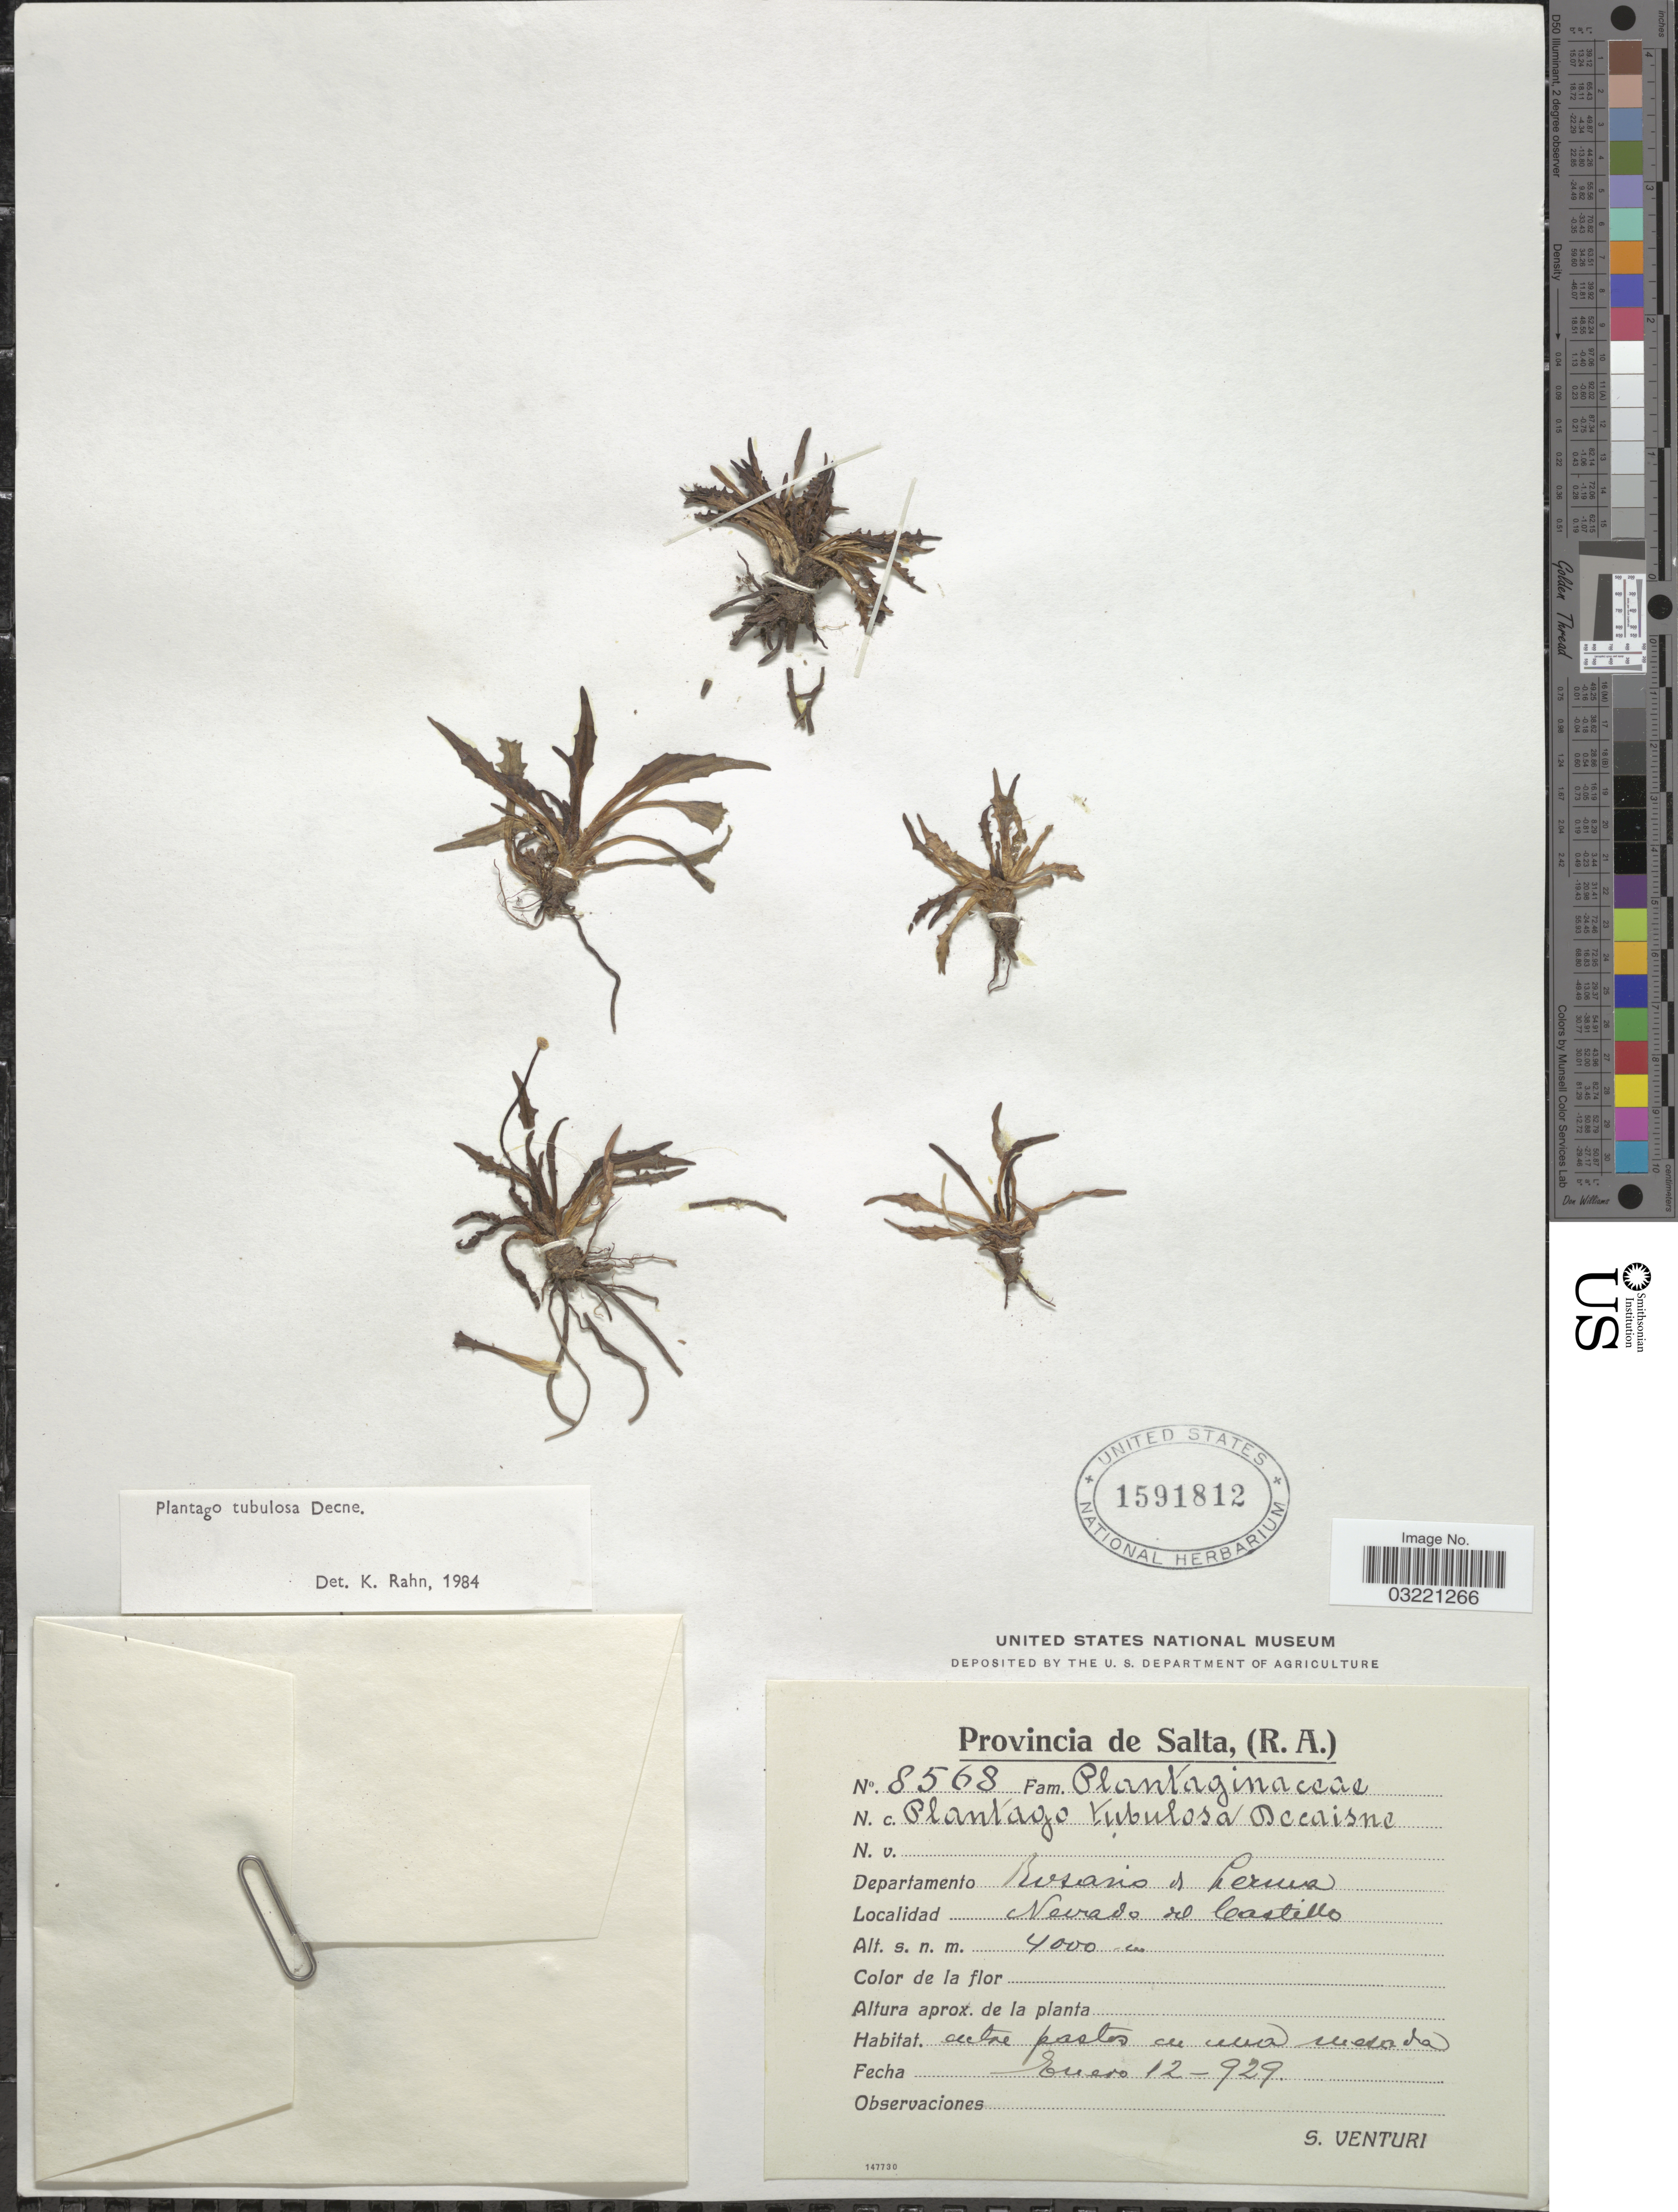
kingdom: Plantae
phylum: Tracheophyta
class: Magnoliopsida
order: Lamiales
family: Plantaginaceae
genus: Plantago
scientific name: Plantago tubulosa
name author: Decne.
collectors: S. Venturi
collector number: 8568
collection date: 1929-01-12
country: Argentina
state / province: Salta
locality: Departamento Rosario de Lerma, Nevada de Castillo.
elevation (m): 4000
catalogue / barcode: US 1591812